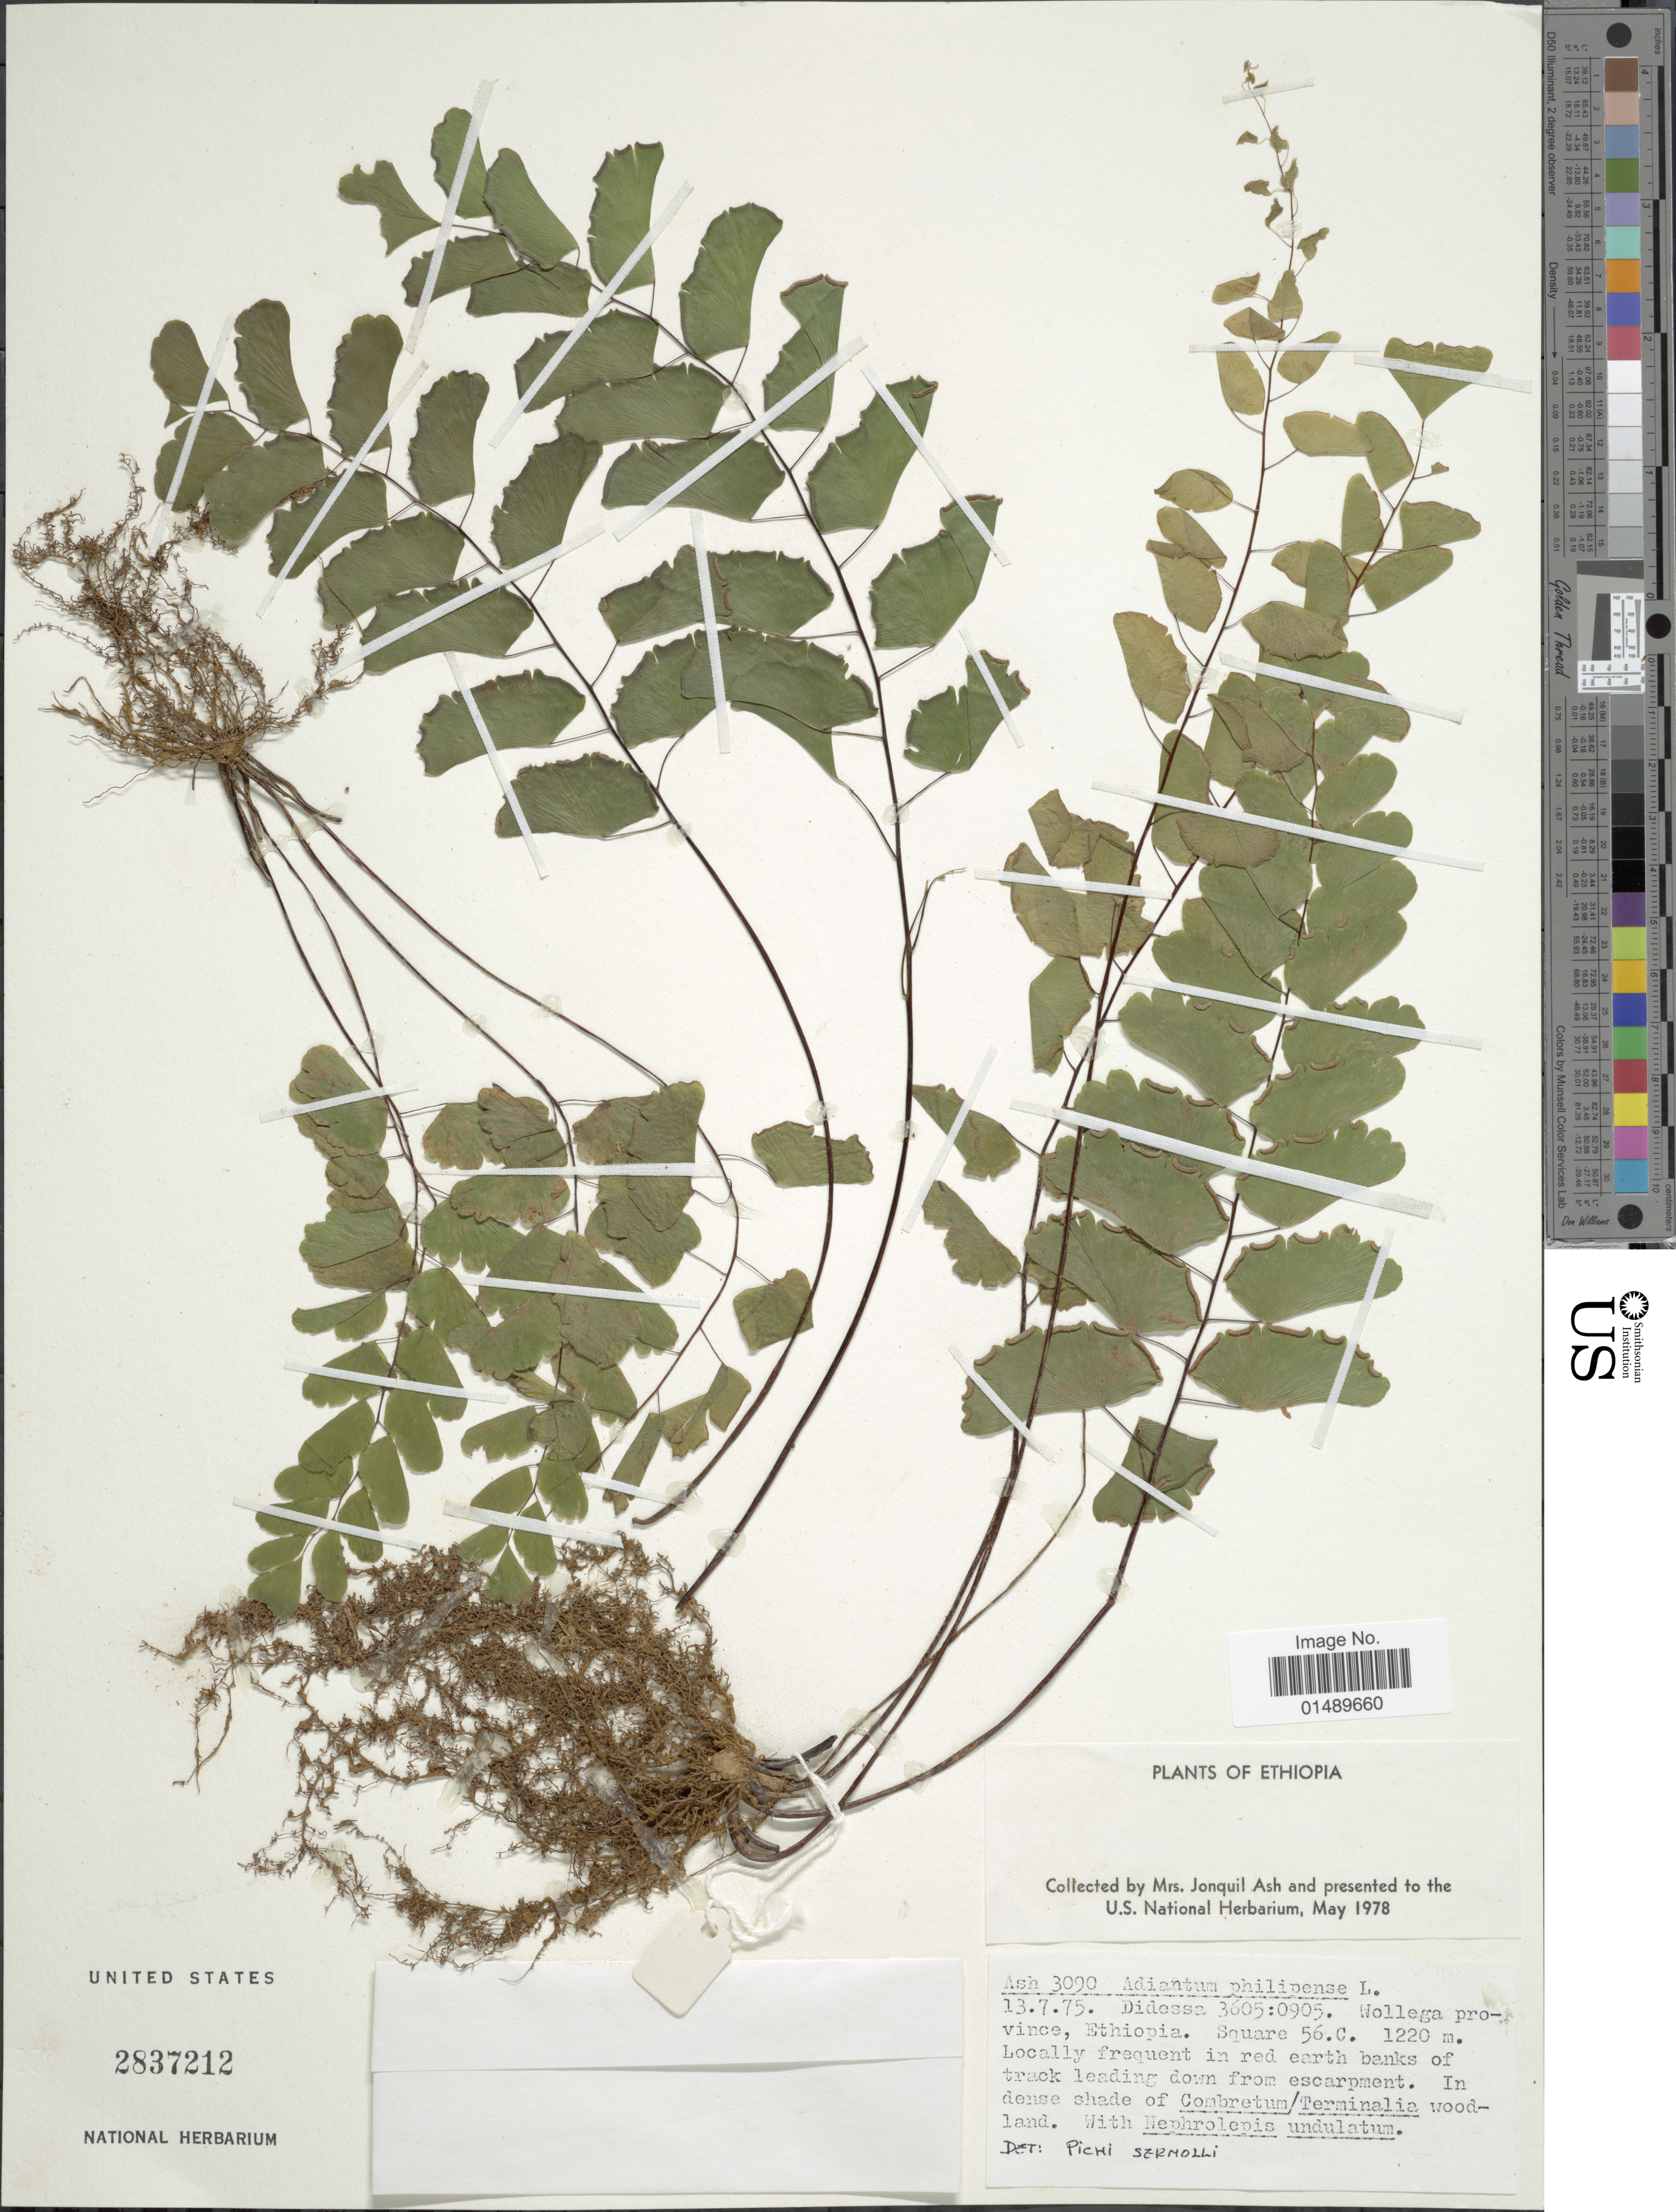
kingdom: Plantae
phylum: Tracheophyta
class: Polypodiopsida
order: Polypodiales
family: Pteridaceae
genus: Adiantum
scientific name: Adiantum philippense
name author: L.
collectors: J. Ash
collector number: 3090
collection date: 1975-07-13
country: Ethiopia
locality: Ethiopia, Wollega province.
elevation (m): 1220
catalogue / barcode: US 2837212